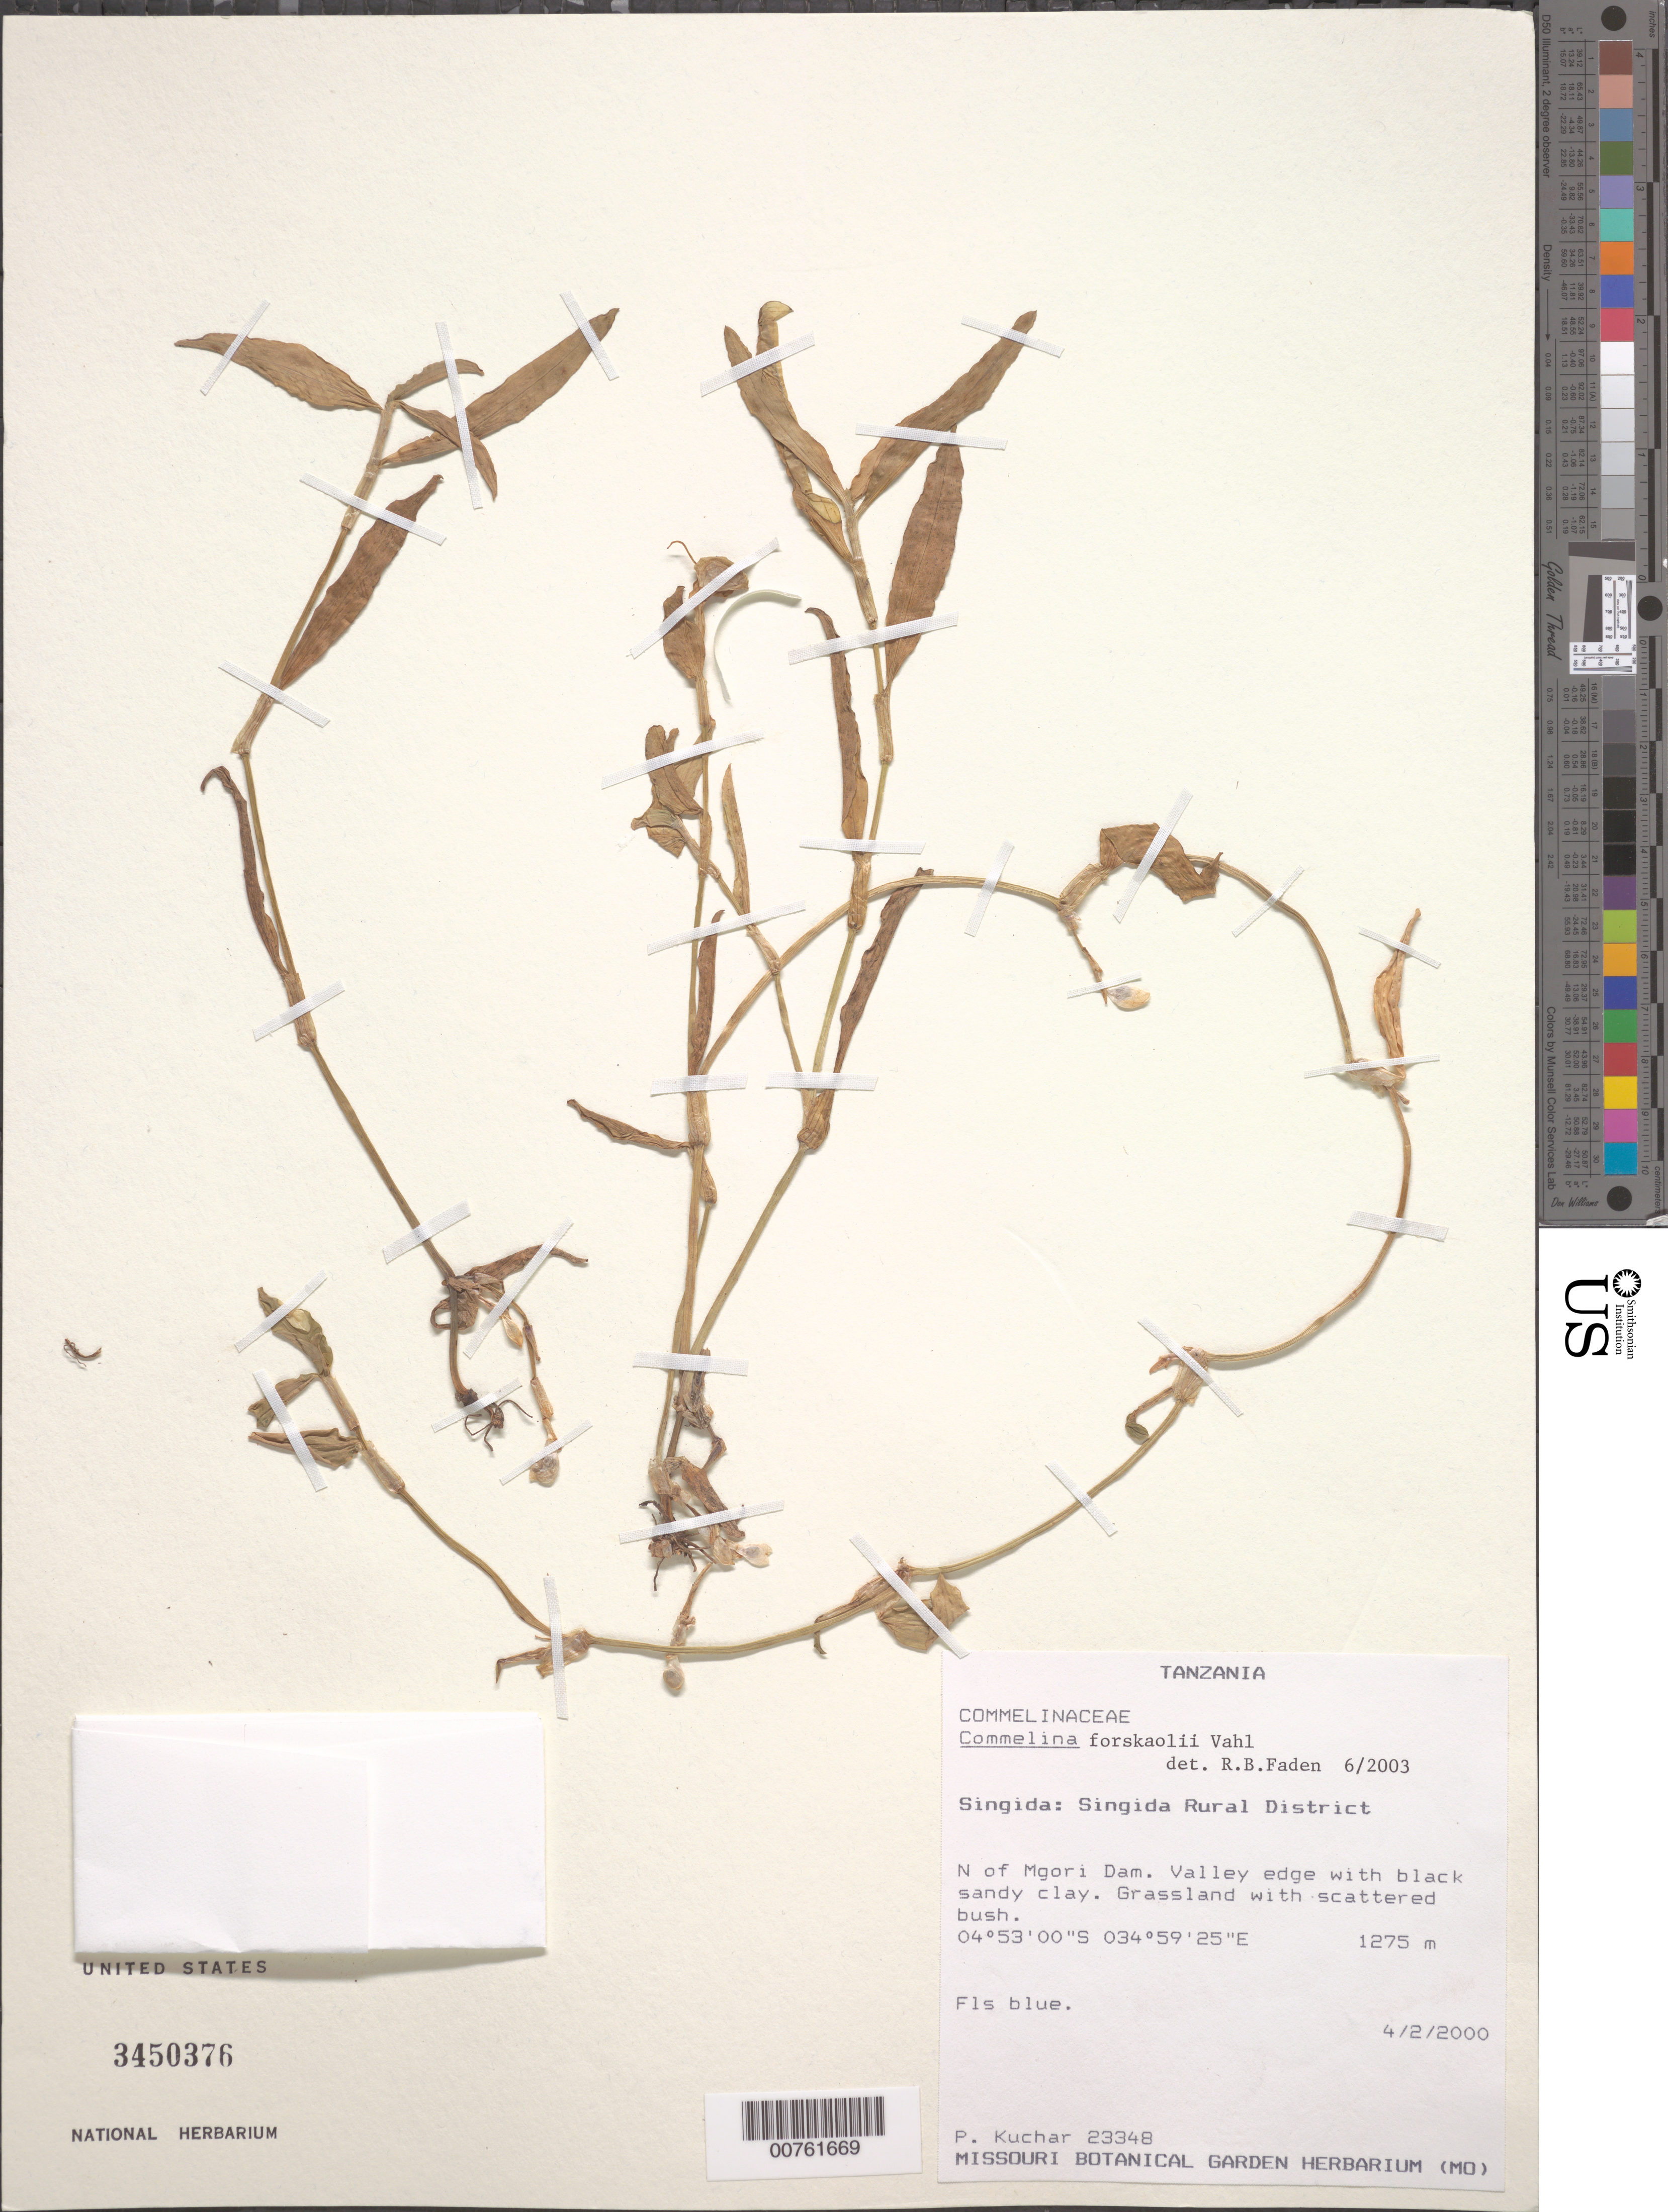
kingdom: Plantae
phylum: Tracheophyta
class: Liliopsida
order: Commelinales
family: Commelinaceae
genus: Commelina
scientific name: Commelina forskaolii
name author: Vahl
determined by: Faden, Robert B., (US), Smithsonian Institution - National Museum of Natural History (UNITED STATES)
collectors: P. Kuchar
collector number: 23348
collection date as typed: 02 Apr 2000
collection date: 2000-04-02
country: Tanzania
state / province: Singida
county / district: Singida Rural District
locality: N of Mgori Dam.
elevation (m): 1275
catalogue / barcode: US 3450376